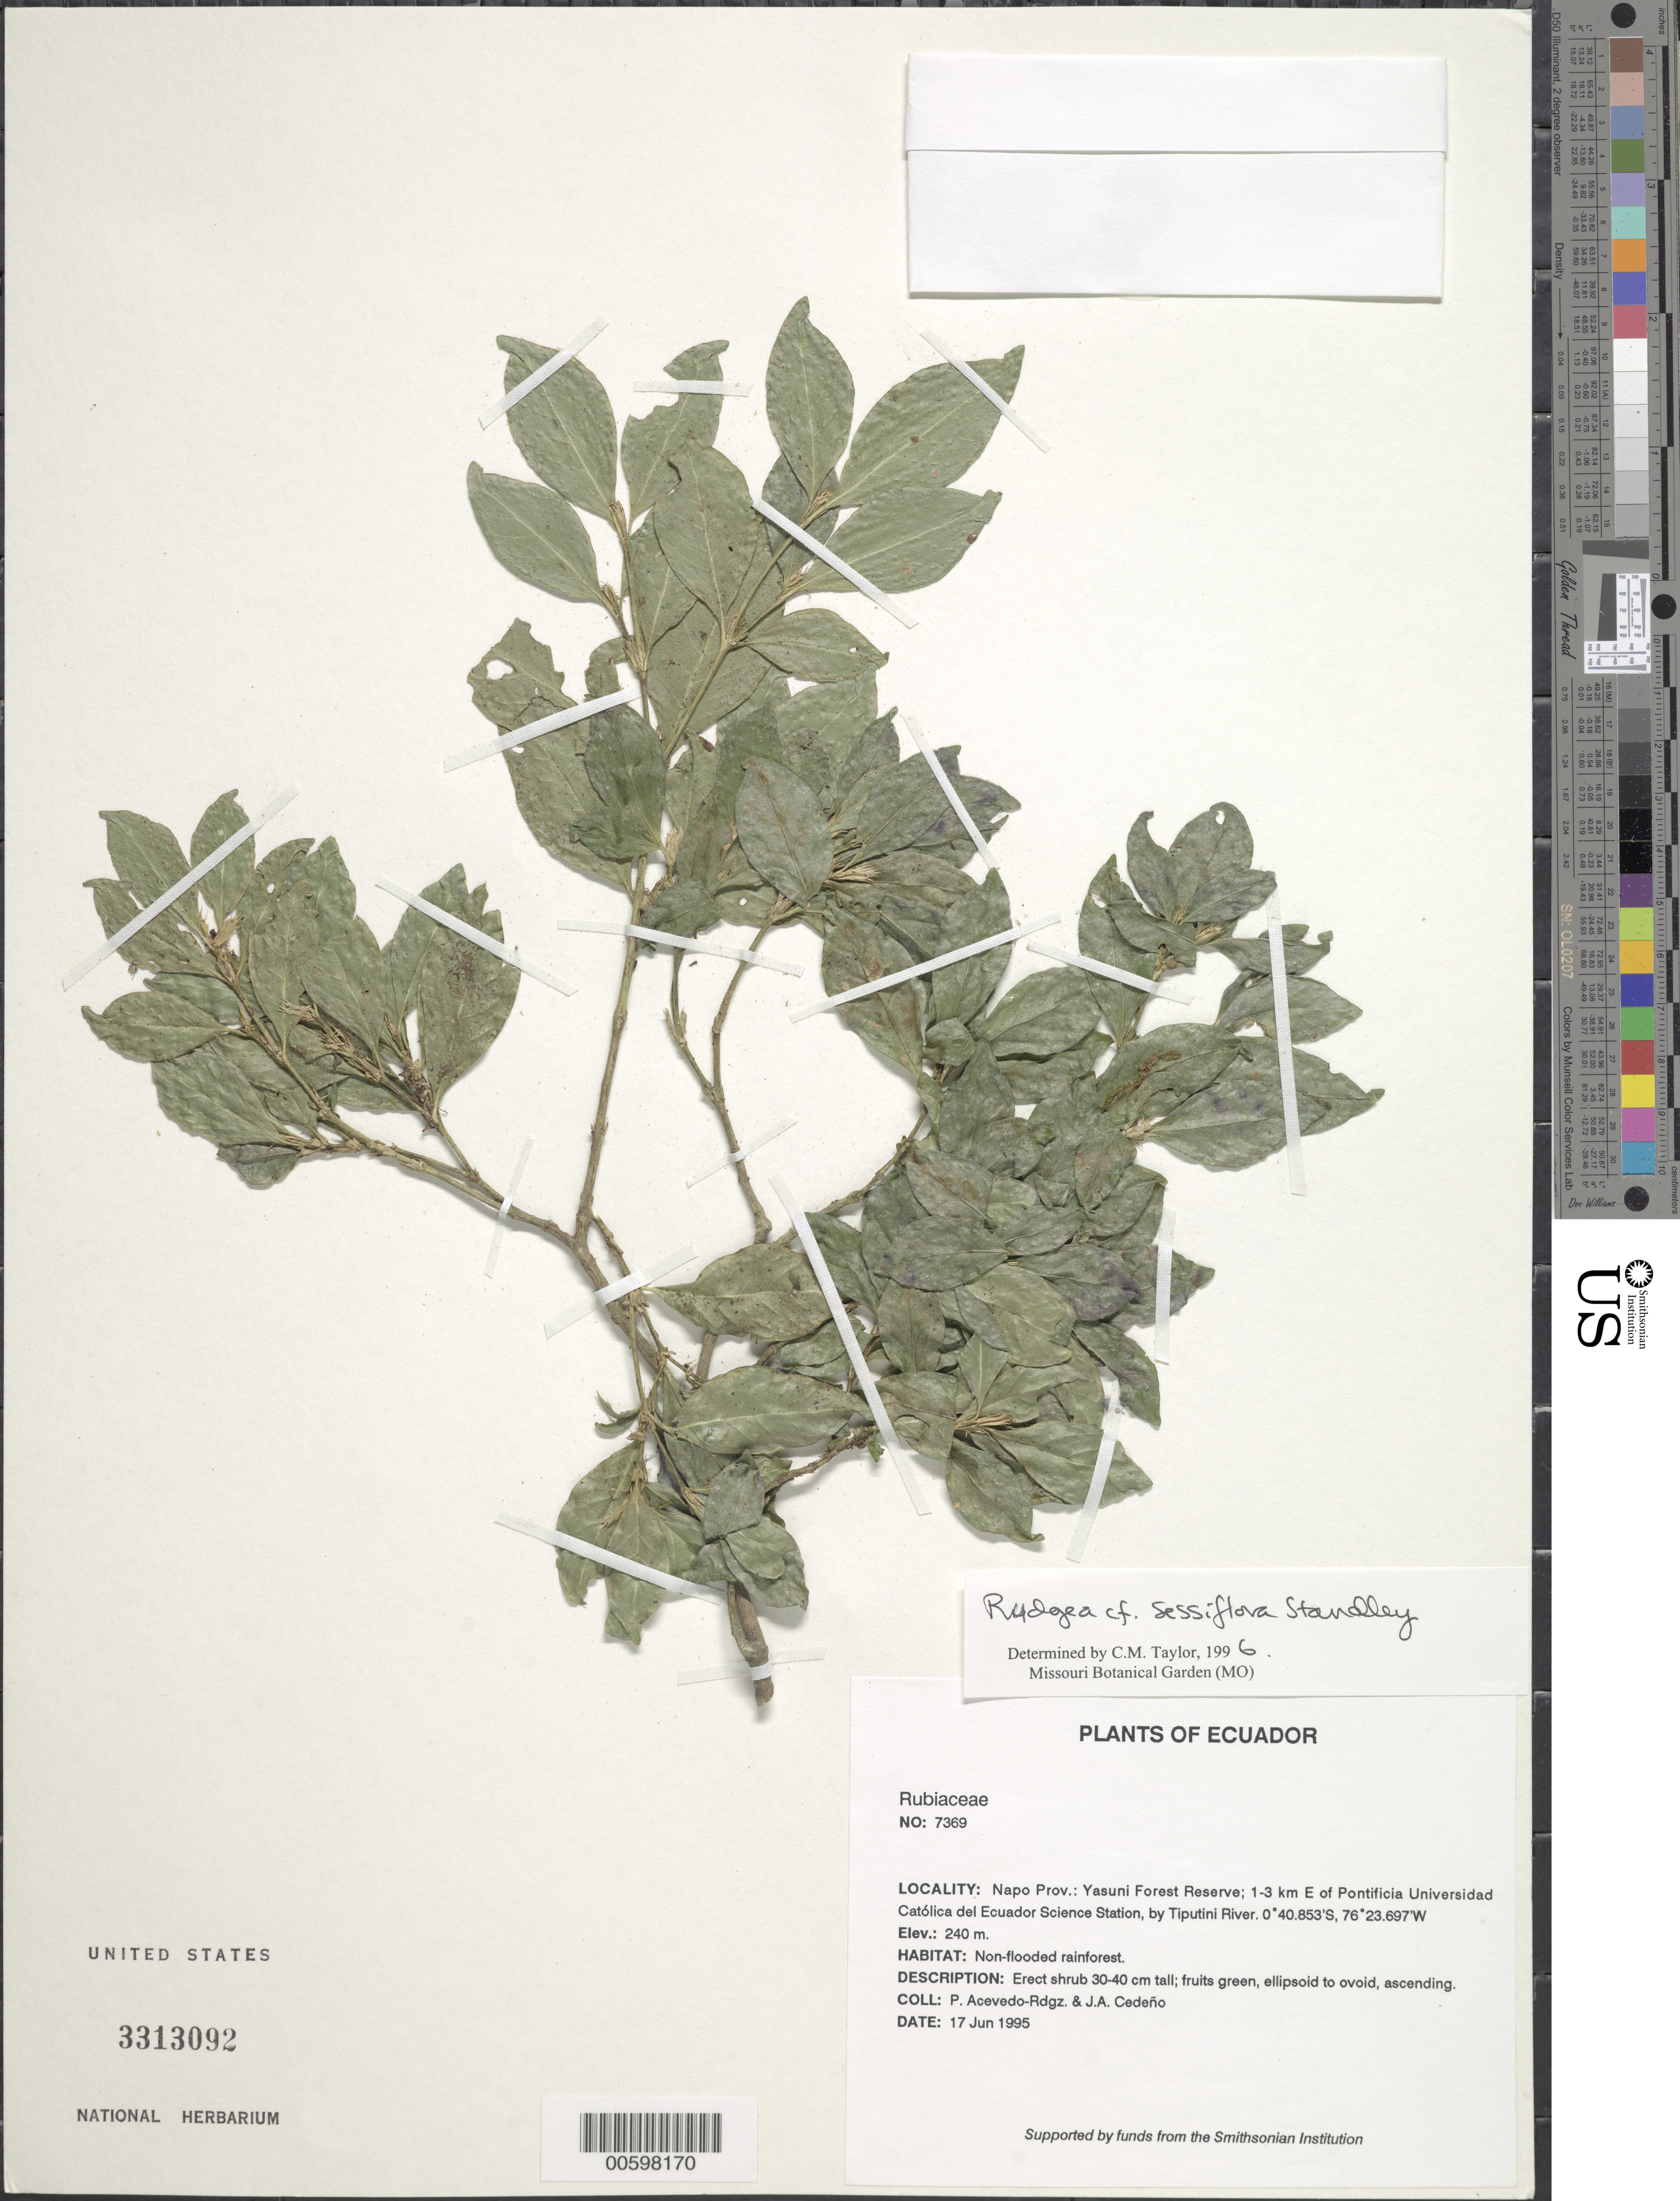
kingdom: Plantae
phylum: Tracheophyta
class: Magnoliopsida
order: Gentianales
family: Rubiaceae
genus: Rudgea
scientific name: Rudgea sessiflora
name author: Standl.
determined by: Taylor, Charlotte M.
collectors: P. Acevedo-Rodr. & J. A. Cedeño M.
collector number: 7369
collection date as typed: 17 Jun 1995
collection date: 1995-06-17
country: Ecuador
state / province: Napo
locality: Napo Prov.: Yasuni Forest Reserve; 1-3 km E of Pontificia Universidad Católica del Ecuador Science Station by Tiputini River.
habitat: Non-flooded rainforest.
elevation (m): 240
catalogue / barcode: US 3313092